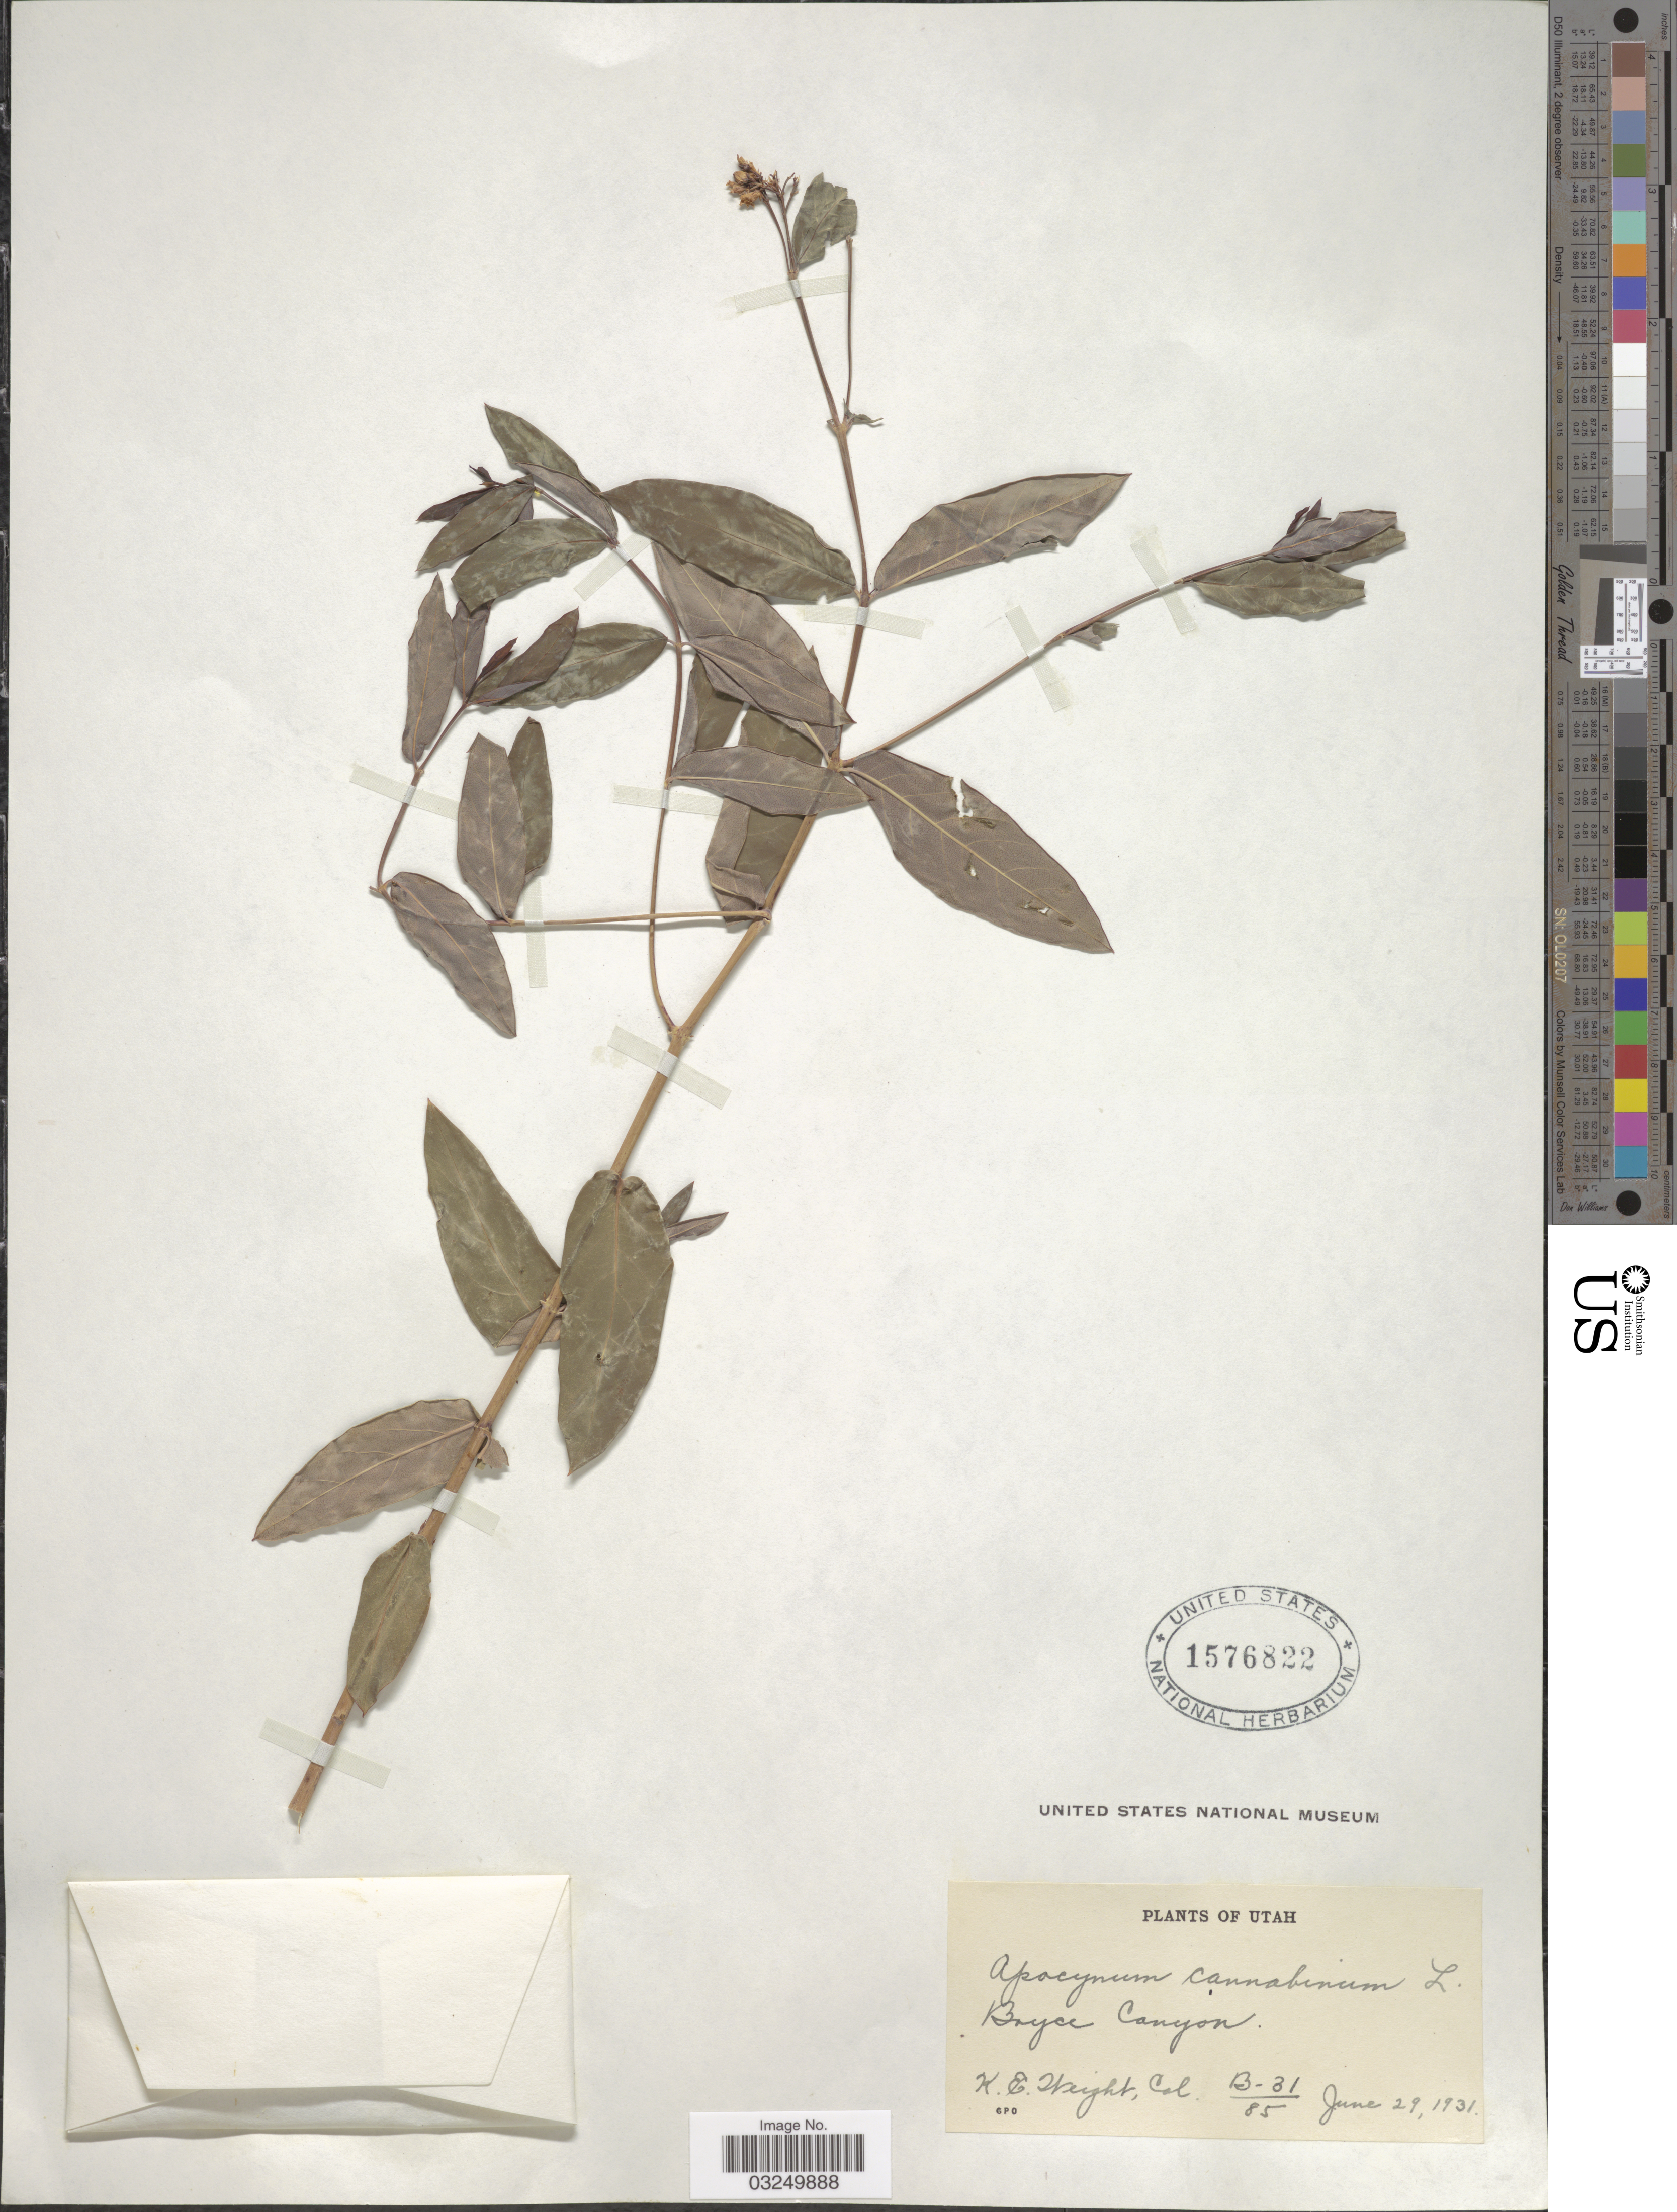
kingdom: Plantae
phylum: Tracheophyta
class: Magnoliopsida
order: Gentianales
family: Apocynaceae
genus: Apocynum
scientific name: Apocynum cannabinum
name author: L.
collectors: K. Weight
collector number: B-31/85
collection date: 1931-06-29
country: United States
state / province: Utah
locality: Bryce Canyon.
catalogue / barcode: US 1576822